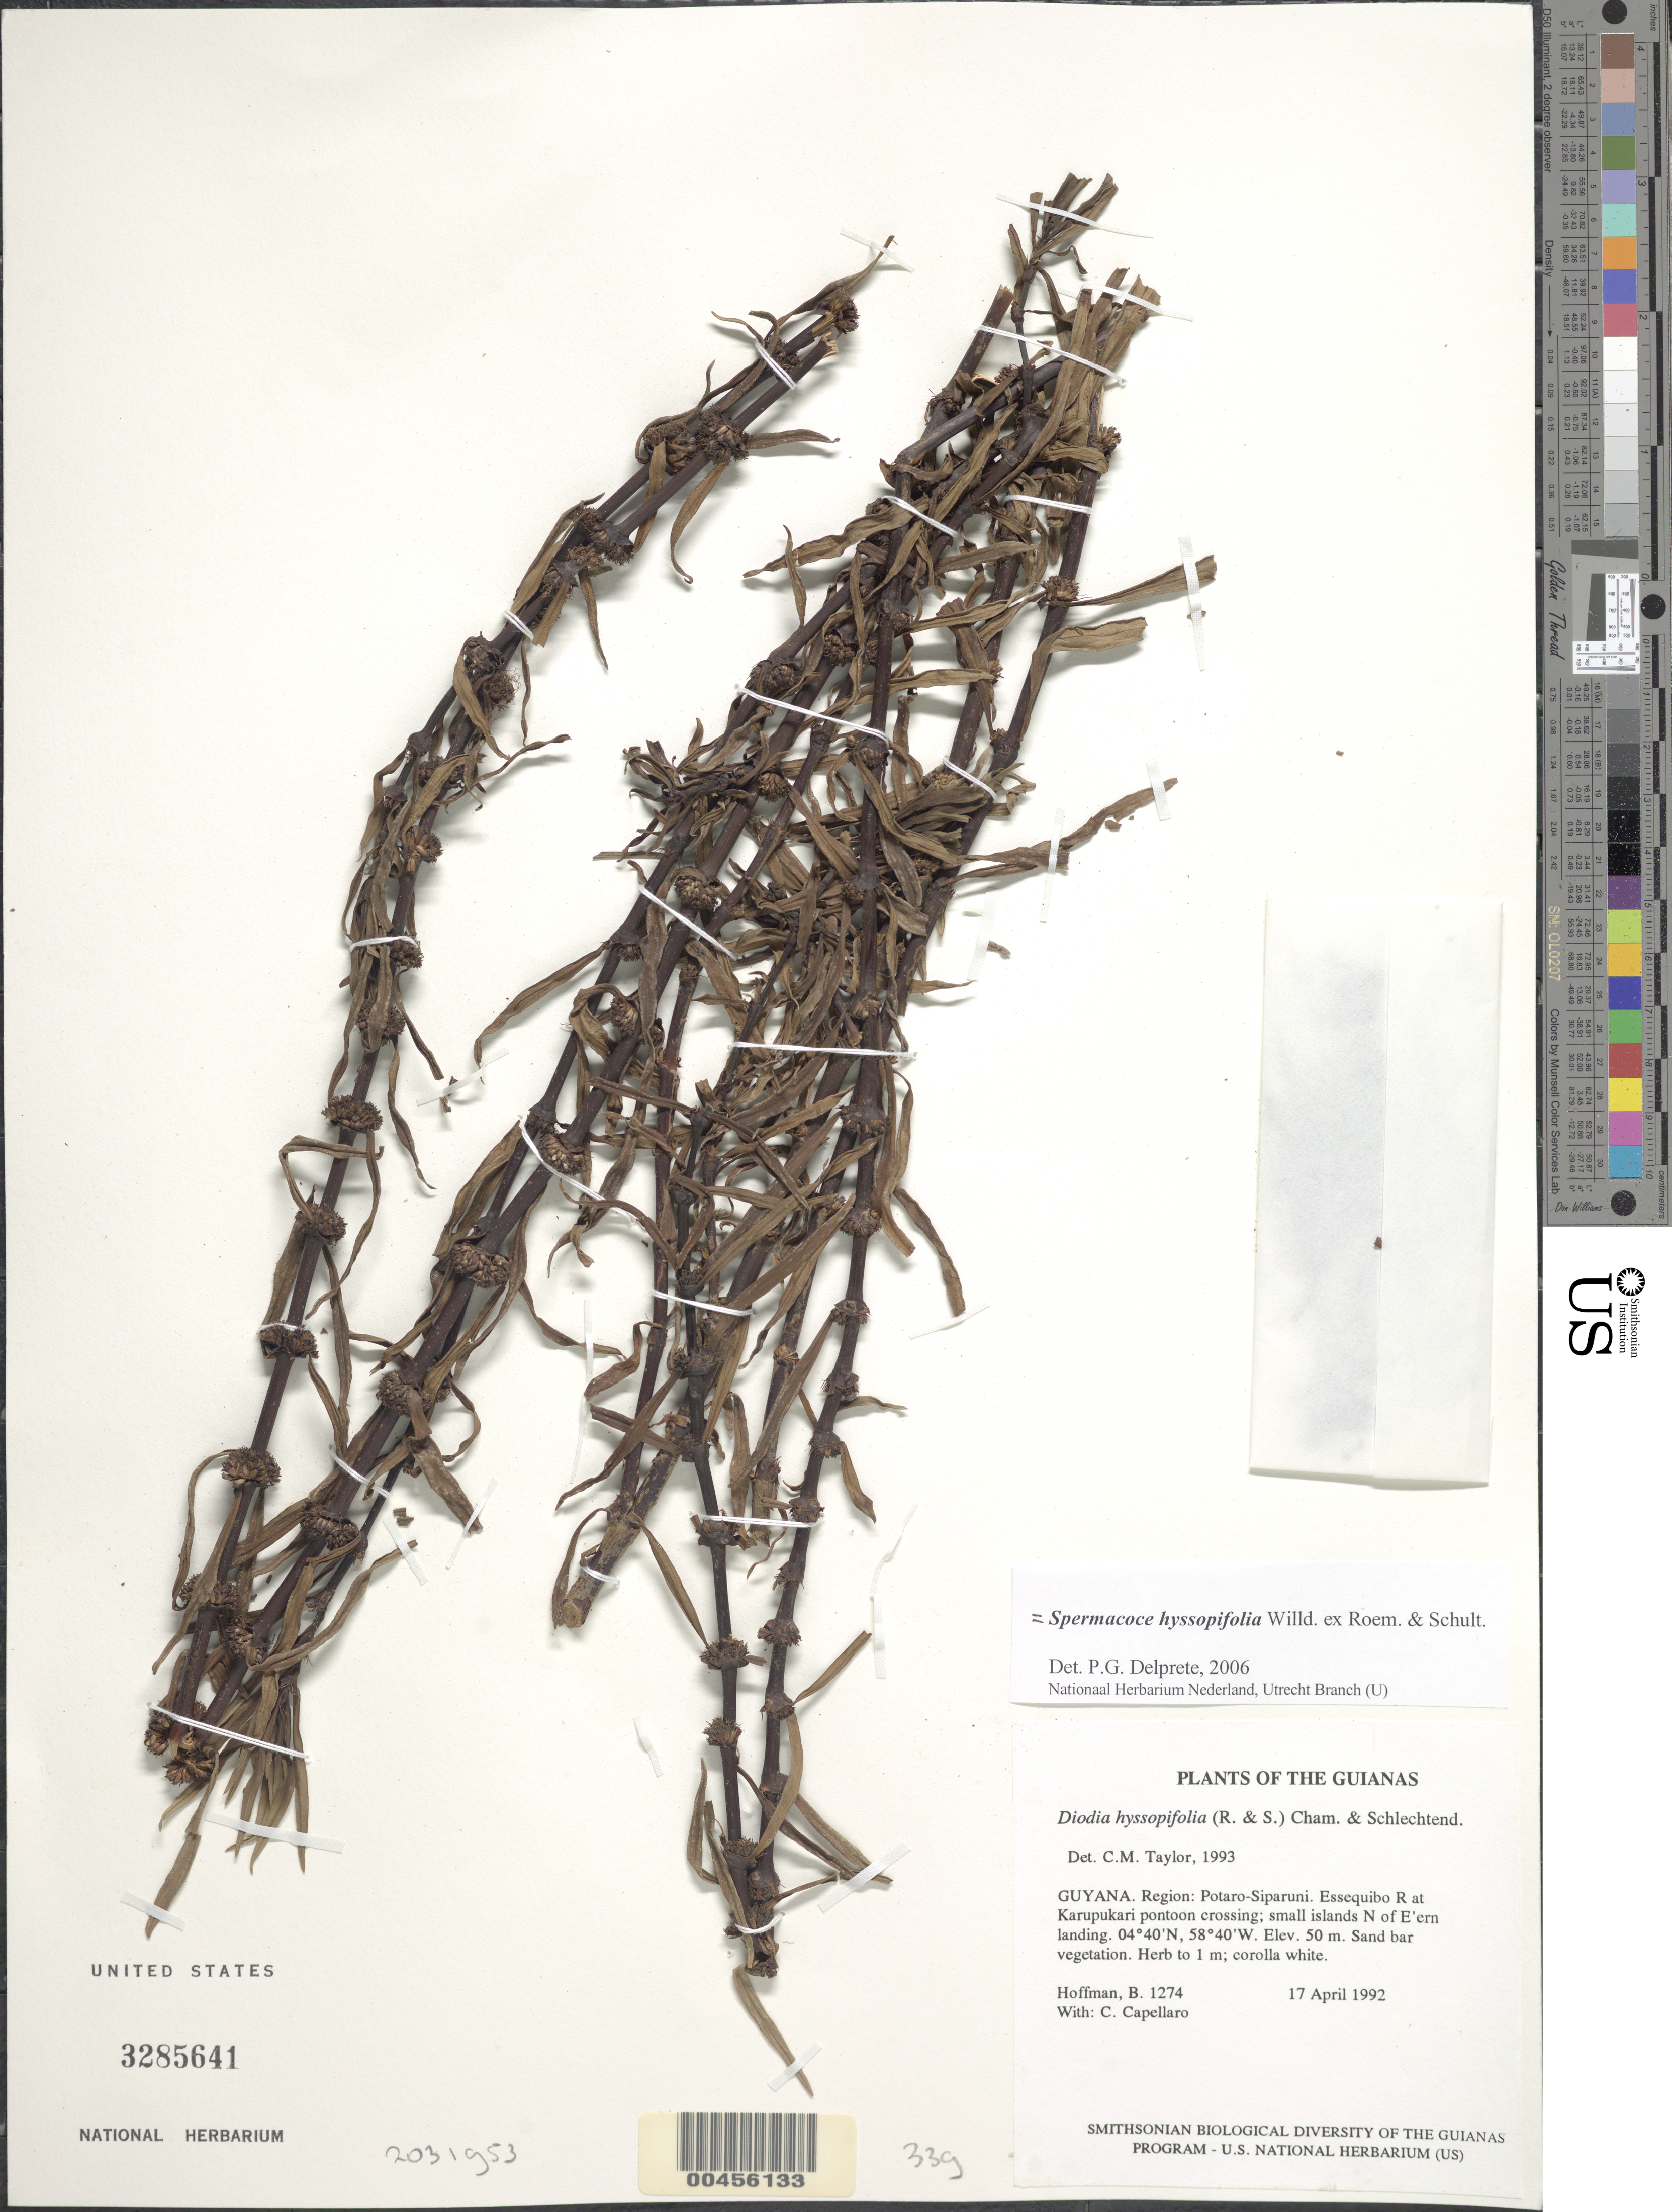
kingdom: Plantae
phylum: Tracheophyta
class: Magnoliopsida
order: Gentianales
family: Rubiaceae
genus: Spermacoce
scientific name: Spermacoce hyssopifolia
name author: Willd. ex Roem. & Schult.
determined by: Delprete, P. G., Herb. de Guyane Cay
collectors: B. Hoffman & C. Capellaro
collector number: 1274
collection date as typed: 17 April 1992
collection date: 1992-04-17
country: Guyana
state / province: Potaro-Siparuni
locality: Essequibo River at Karupukari pontoon crossing; small islands to North (Downstream) of Eastern landing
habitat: Sand bar vegetation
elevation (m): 50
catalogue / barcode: US 3285641